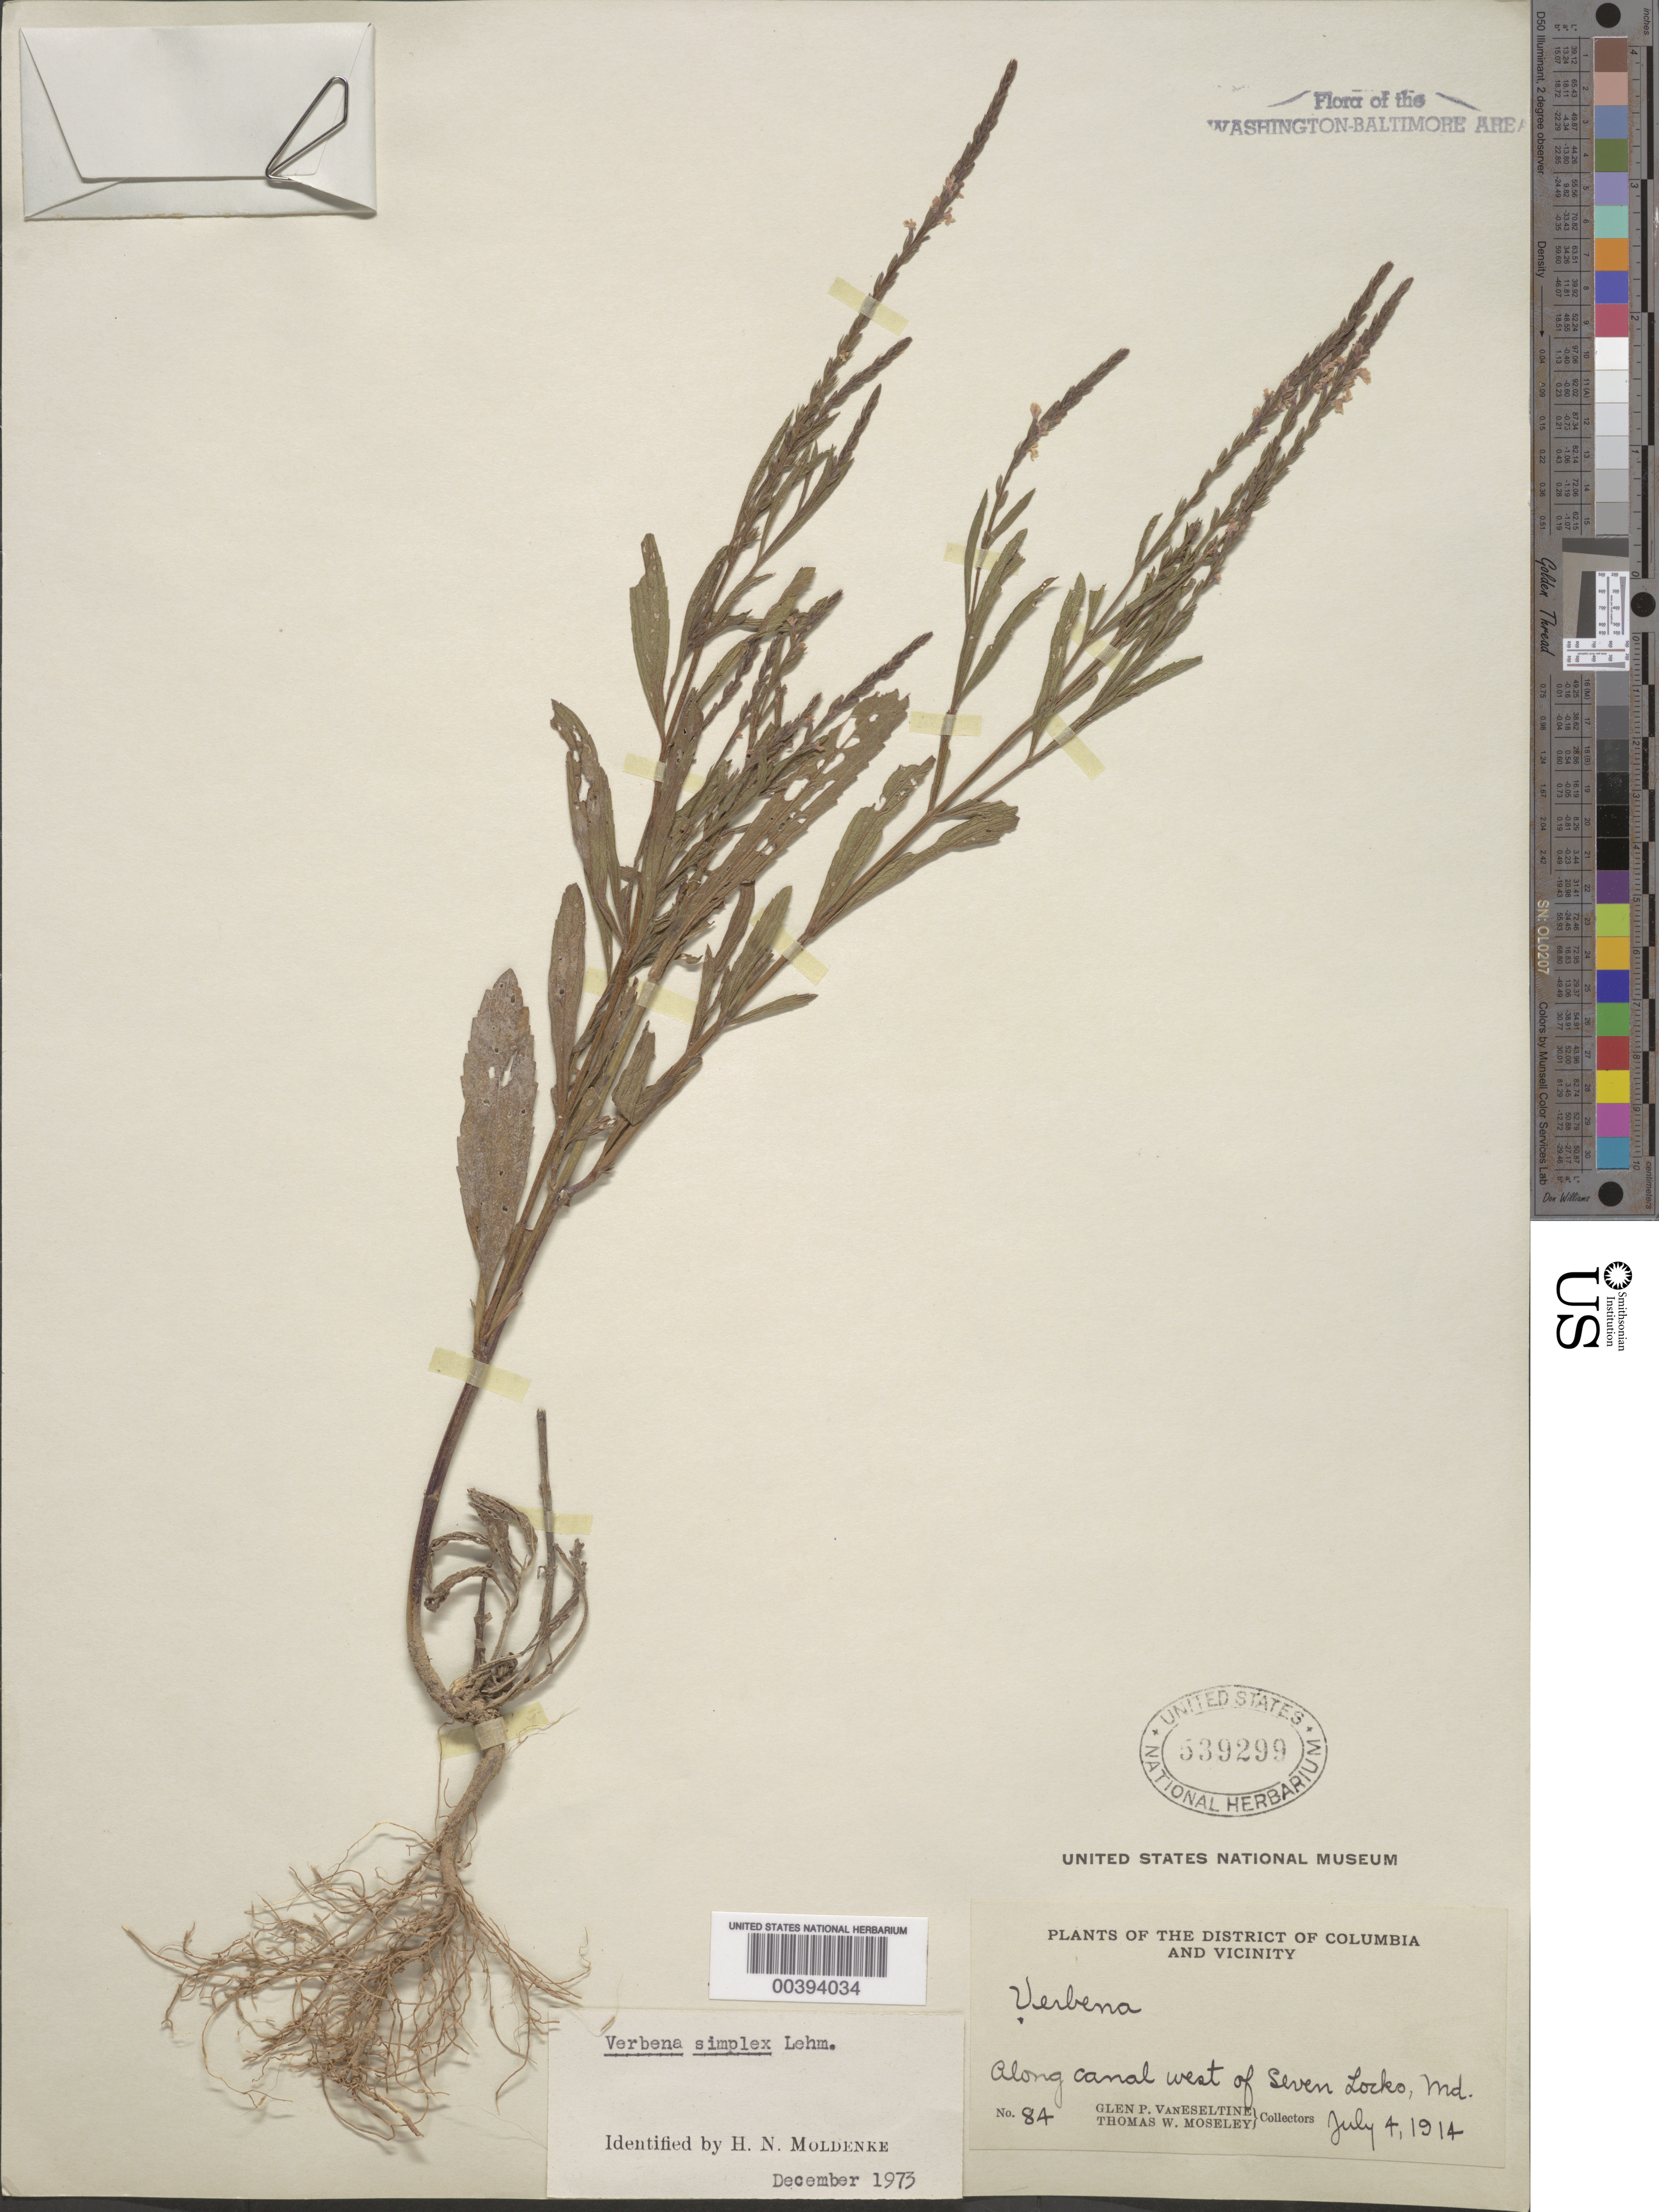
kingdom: Plantae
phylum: Tracheophyta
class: Magnoliopsida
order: Lamiales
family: Verbenaceae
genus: Verbena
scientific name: Verbena simplex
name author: F. Lehm.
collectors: G. P. Van Eseltine & T. Moseley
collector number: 84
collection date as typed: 04 Jul 1914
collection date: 1914-07-04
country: United States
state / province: Maryland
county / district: Montgomery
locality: C. & O. Canal west of Seven Locks C. and O. Canal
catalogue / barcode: US 539299